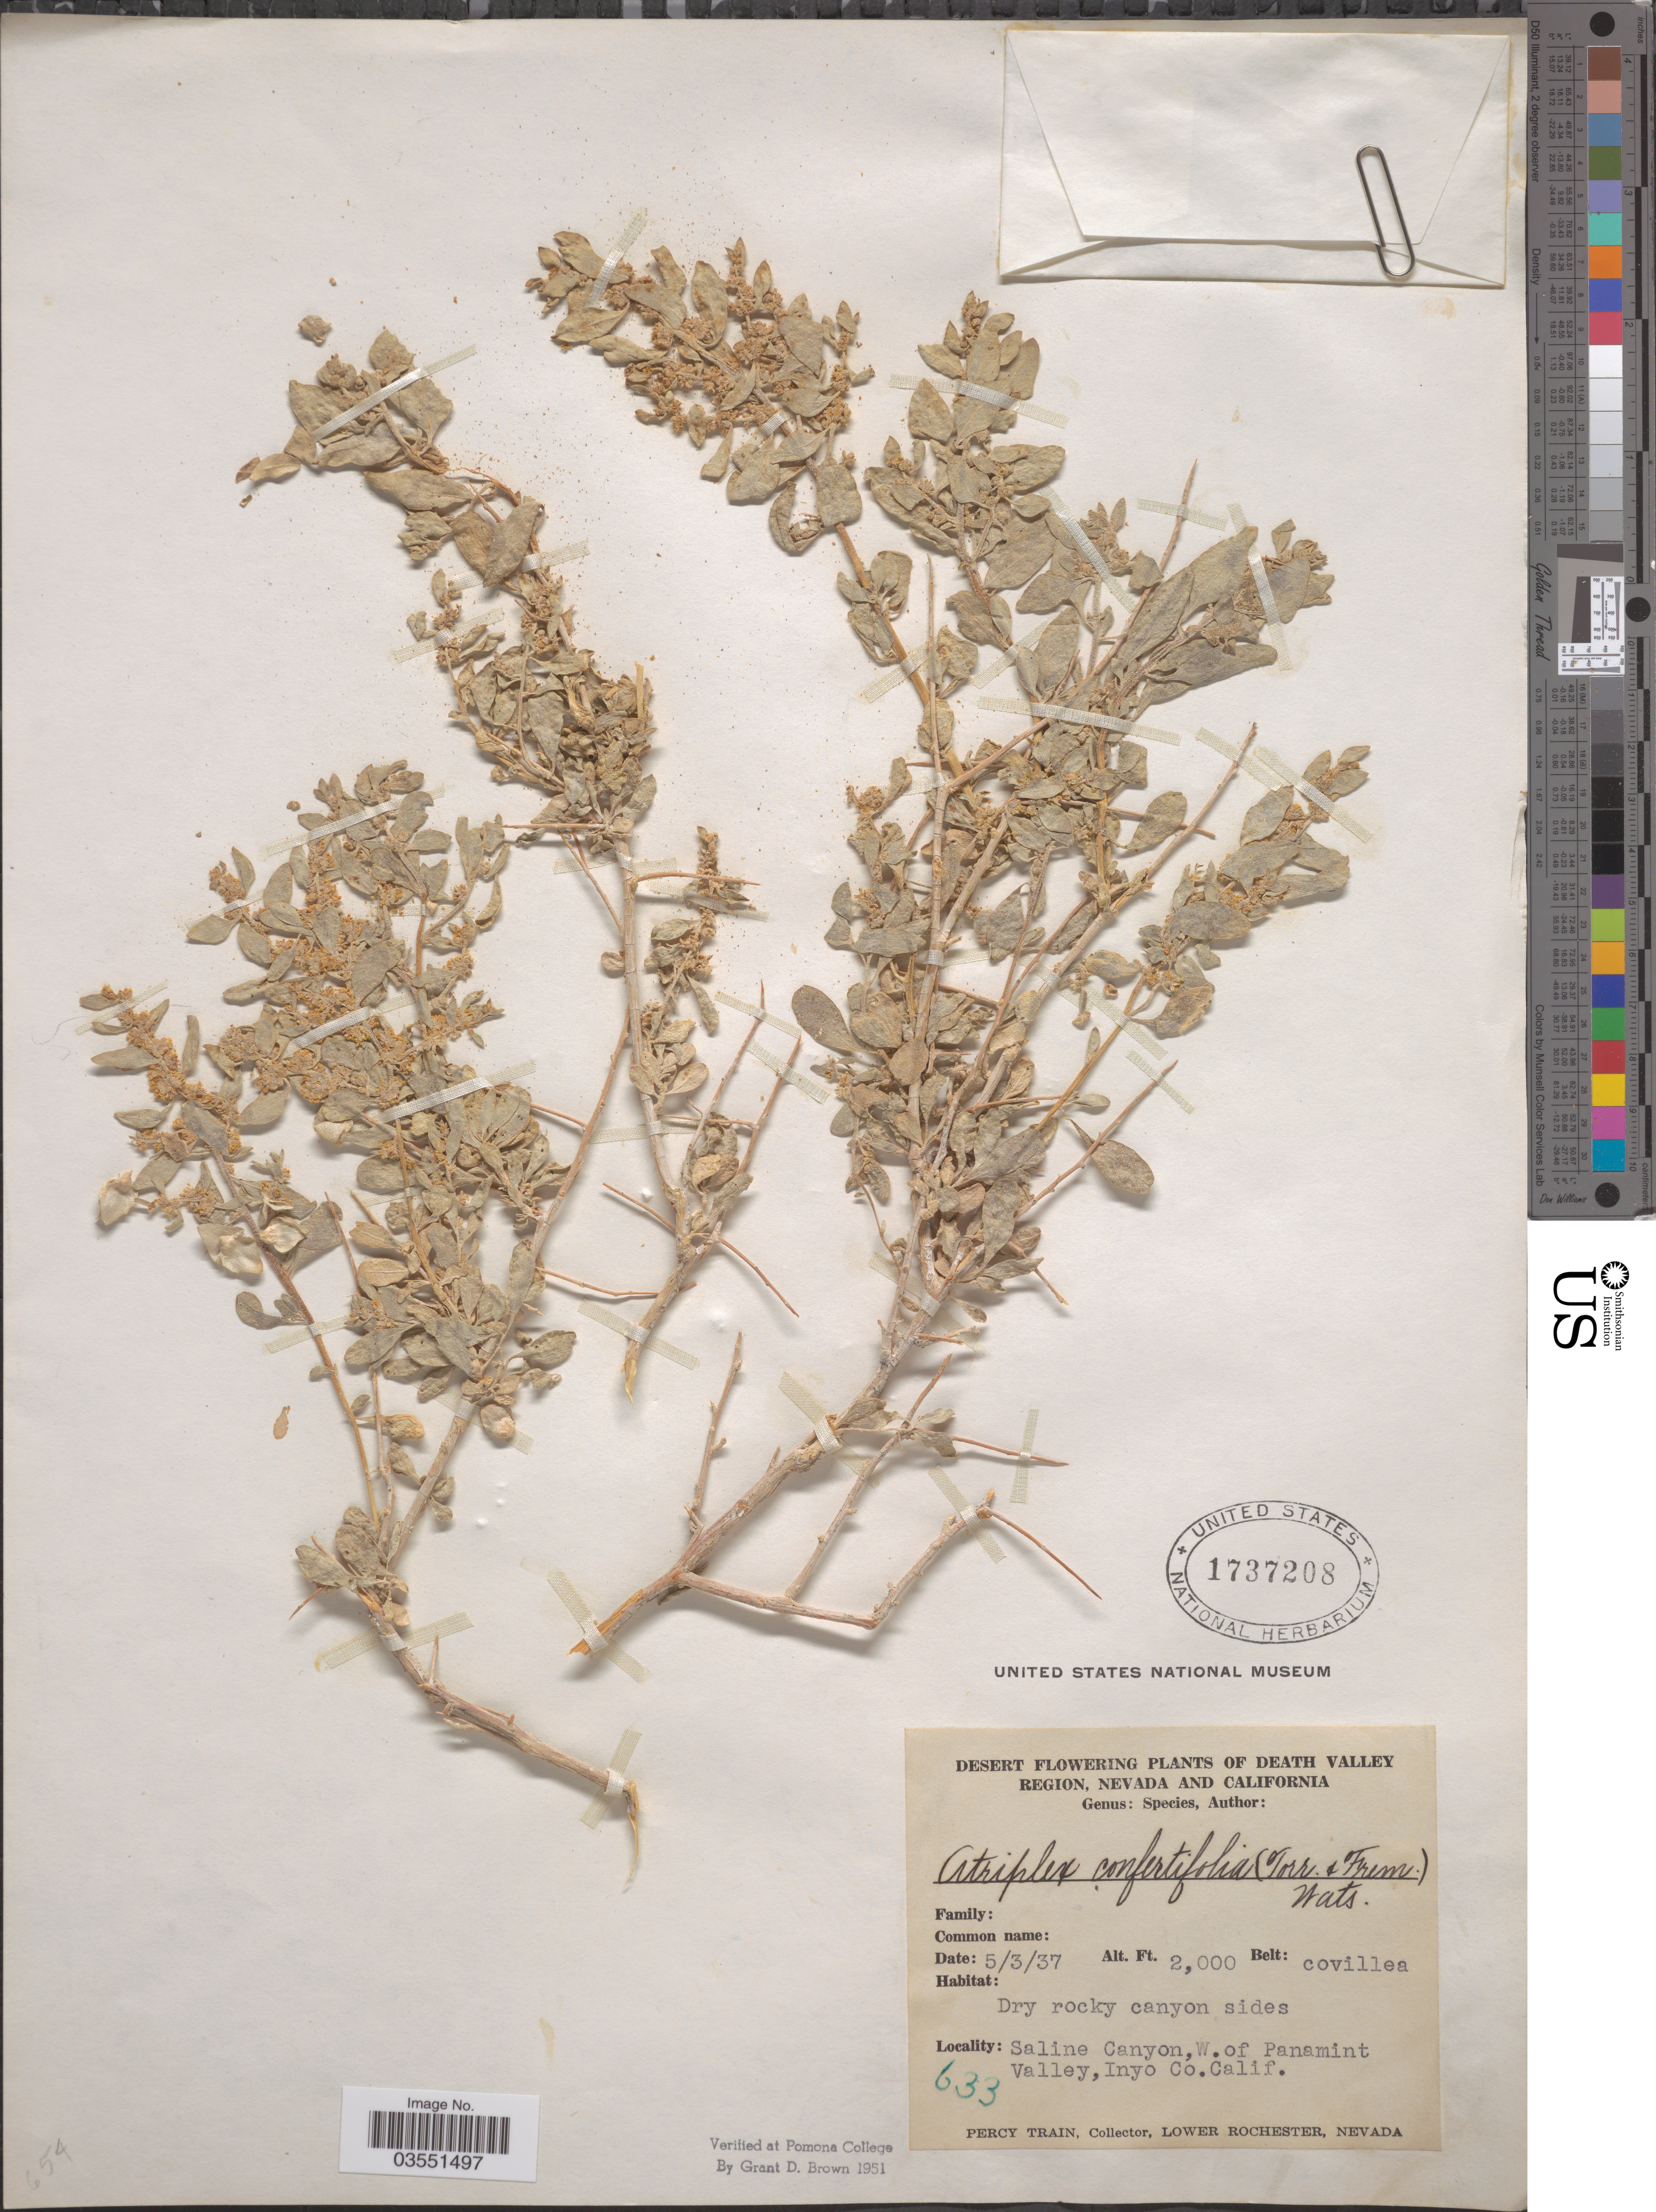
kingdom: Plantae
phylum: Tracheophyta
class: Magnoliopsida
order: Caryophyllales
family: Amaranthaceae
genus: Atriplex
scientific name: Atriplex confertifolia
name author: (Torr. & Frém.) S. Watson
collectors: P. Train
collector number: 633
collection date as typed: Transcribed d/m/y: 3/5/37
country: United States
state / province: California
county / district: Inyo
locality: Death Valley Region. Saline Canyon, W. of Panamint Valley, Inyo Co.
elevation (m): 610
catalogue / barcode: US 1737208